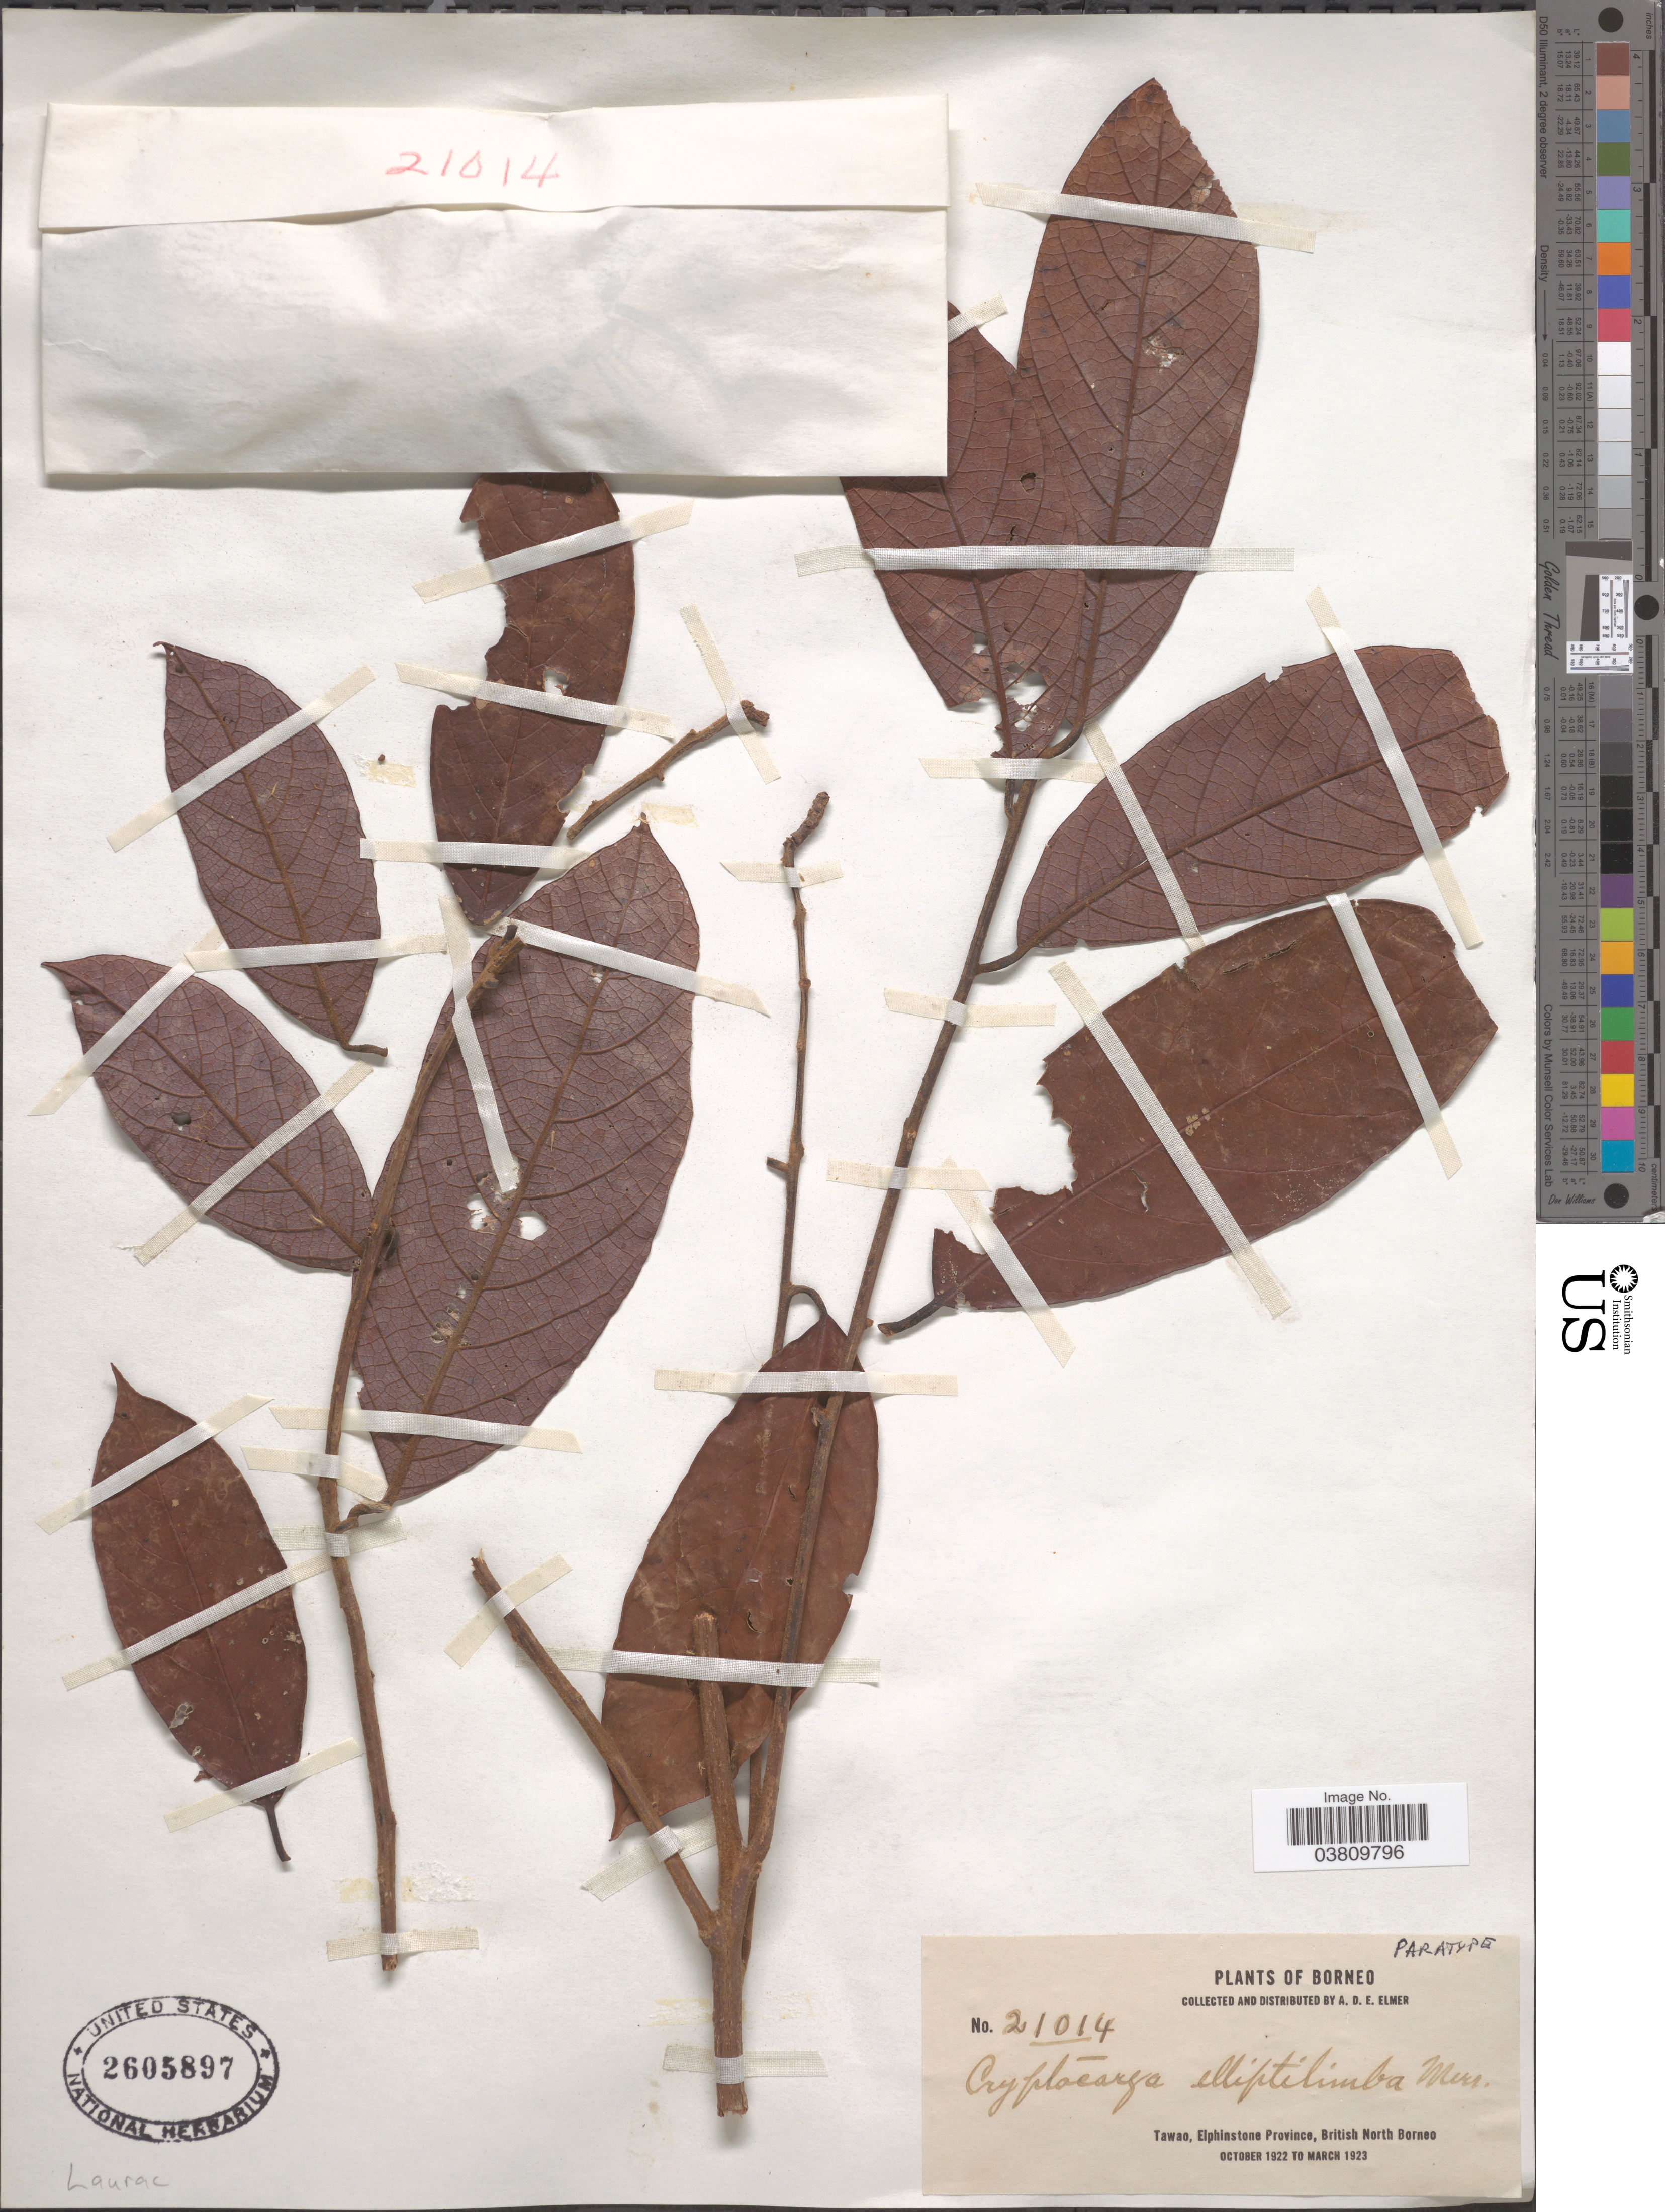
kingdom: Plantae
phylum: Tracheophyta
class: Magnoliopsida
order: Laurales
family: Lauraceae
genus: Cryptocarya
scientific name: Cryptocarya elliptilimba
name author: Merr.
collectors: A. D. E. Elmer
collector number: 21014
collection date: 1922-10/1923-03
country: Malaysia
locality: Borneo. Tawao, Elphinstone Province, British North Borneo.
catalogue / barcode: US 2605897